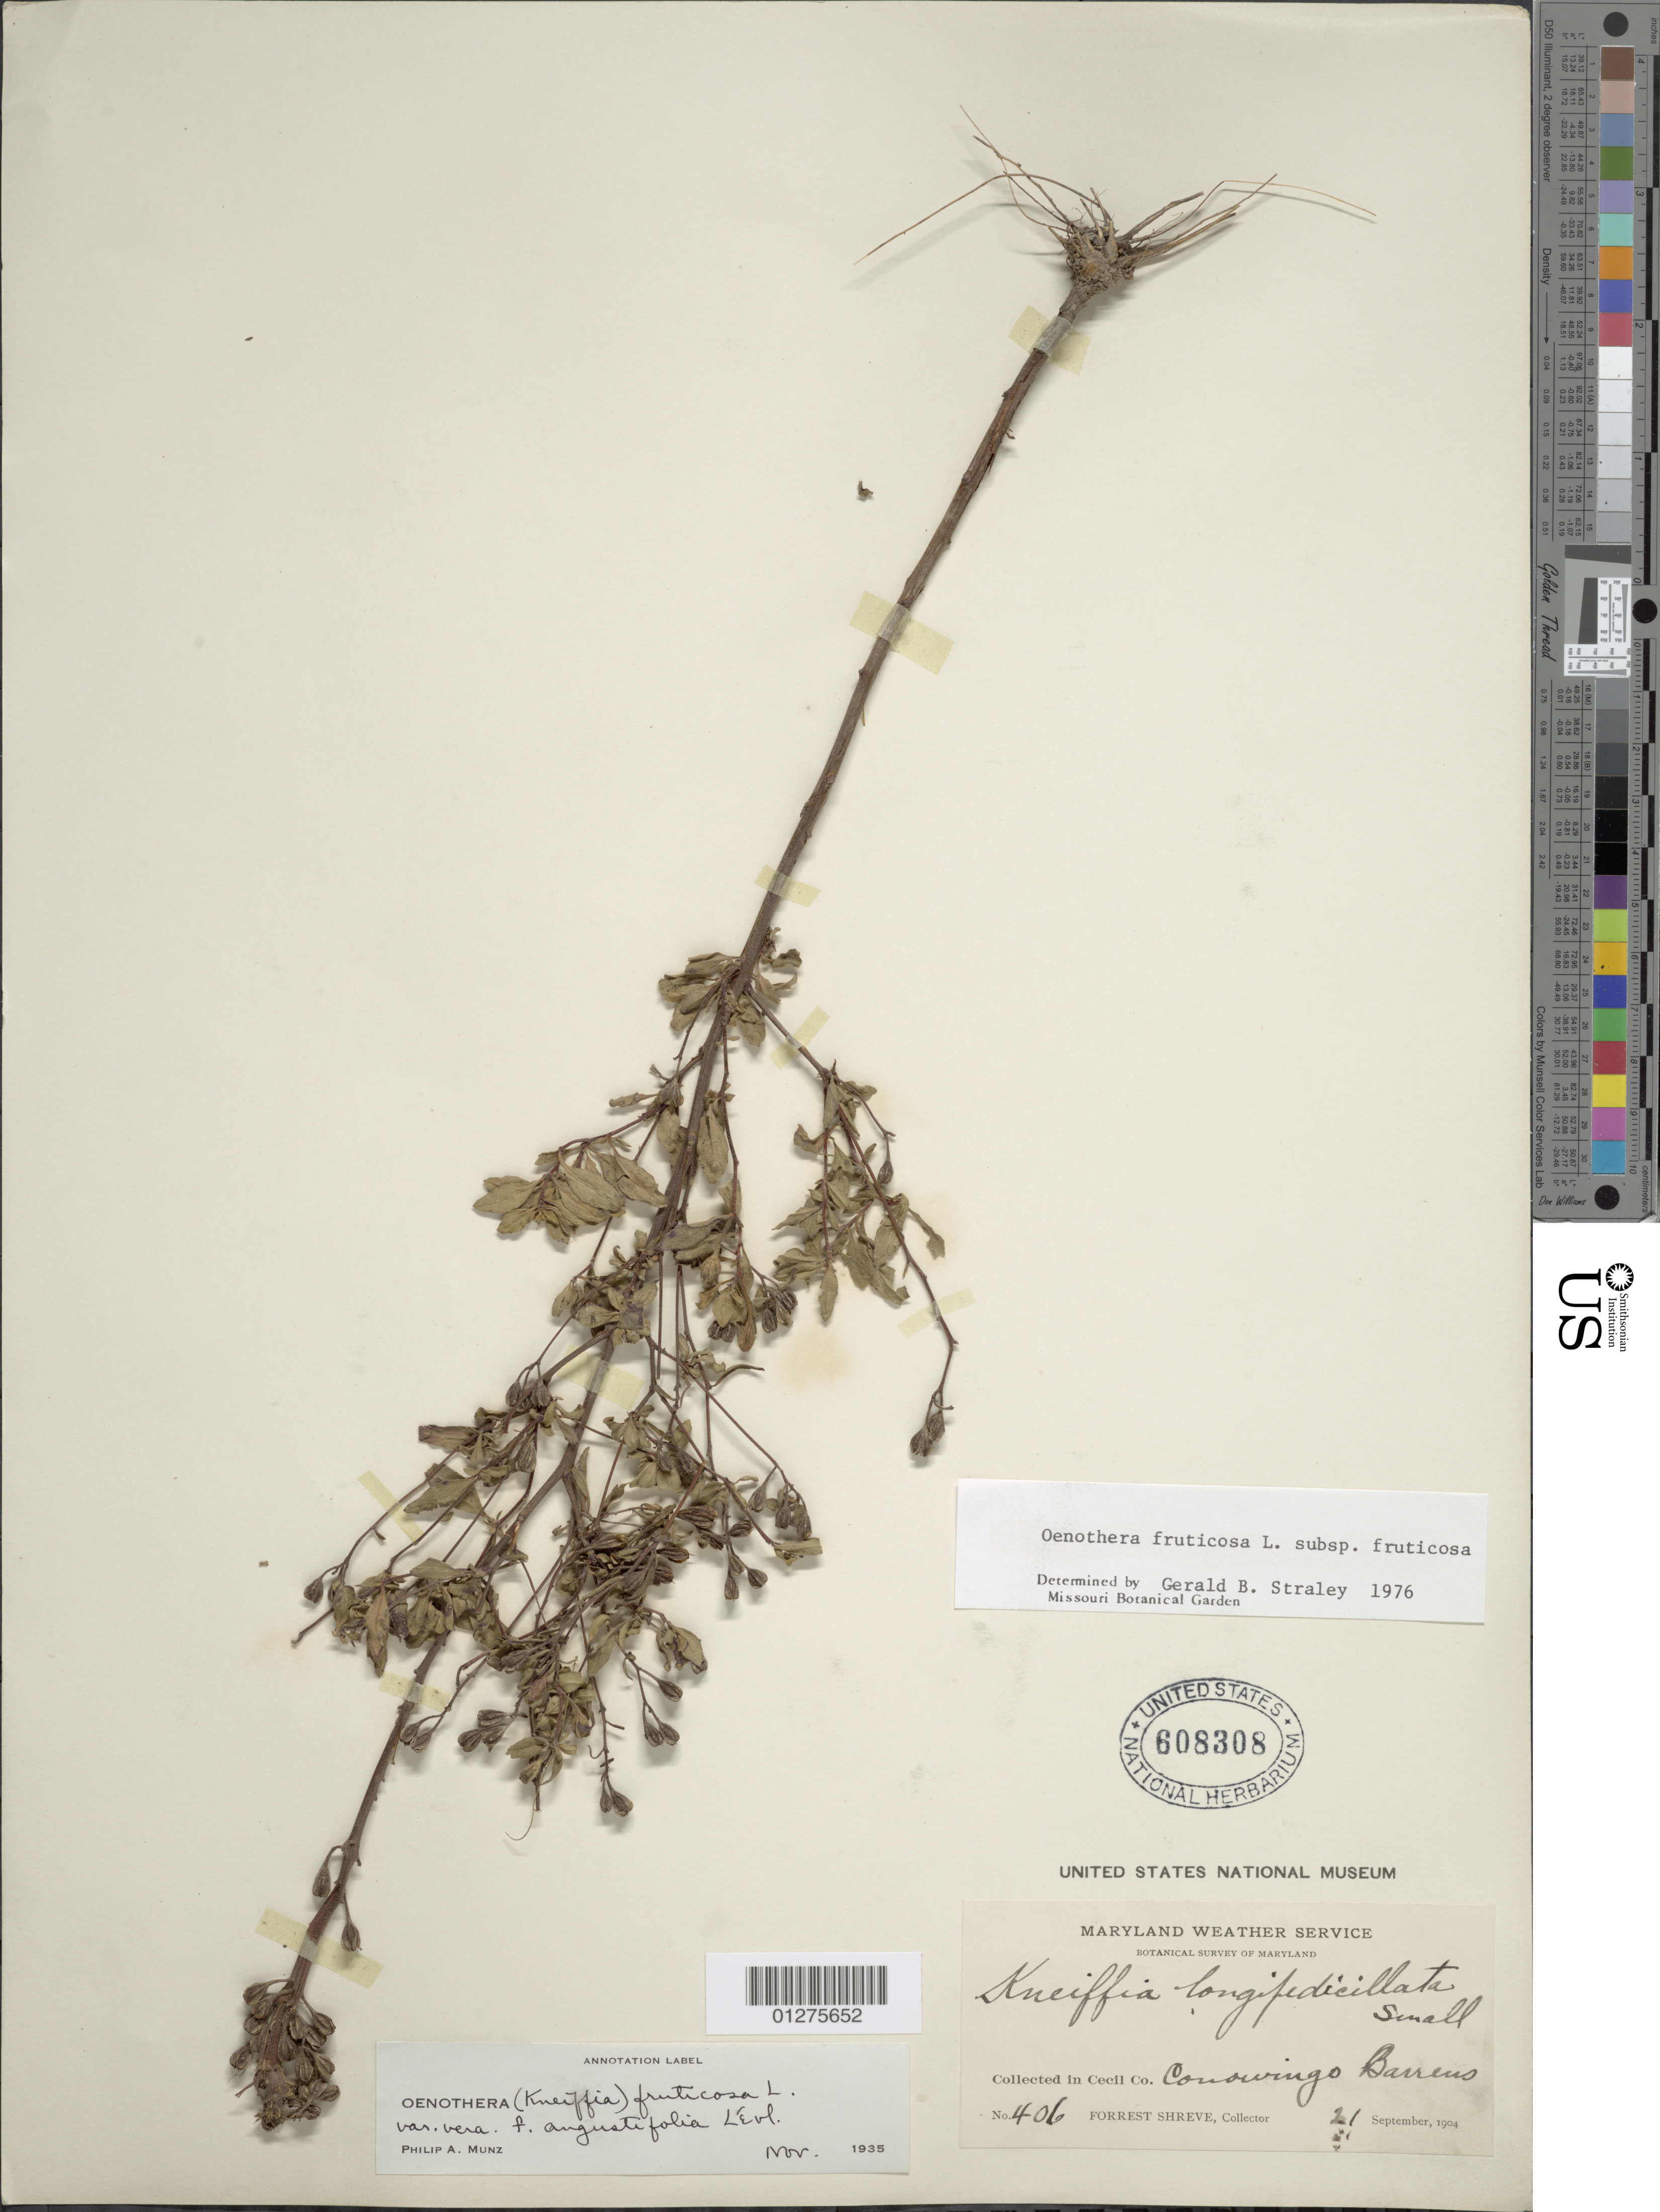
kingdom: Plantae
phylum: Tracheophyta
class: Magnoliopsida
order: Myrtales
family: Onagraceae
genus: Oenothera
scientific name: Oenothera fruticosa subsp. fruticosa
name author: L.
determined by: Straley, G. B.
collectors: F. Shreve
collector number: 406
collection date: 1904-09-21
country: United States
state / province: Maryland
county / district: Cecil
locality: Conowingo Barrens.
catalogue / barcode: US 608308